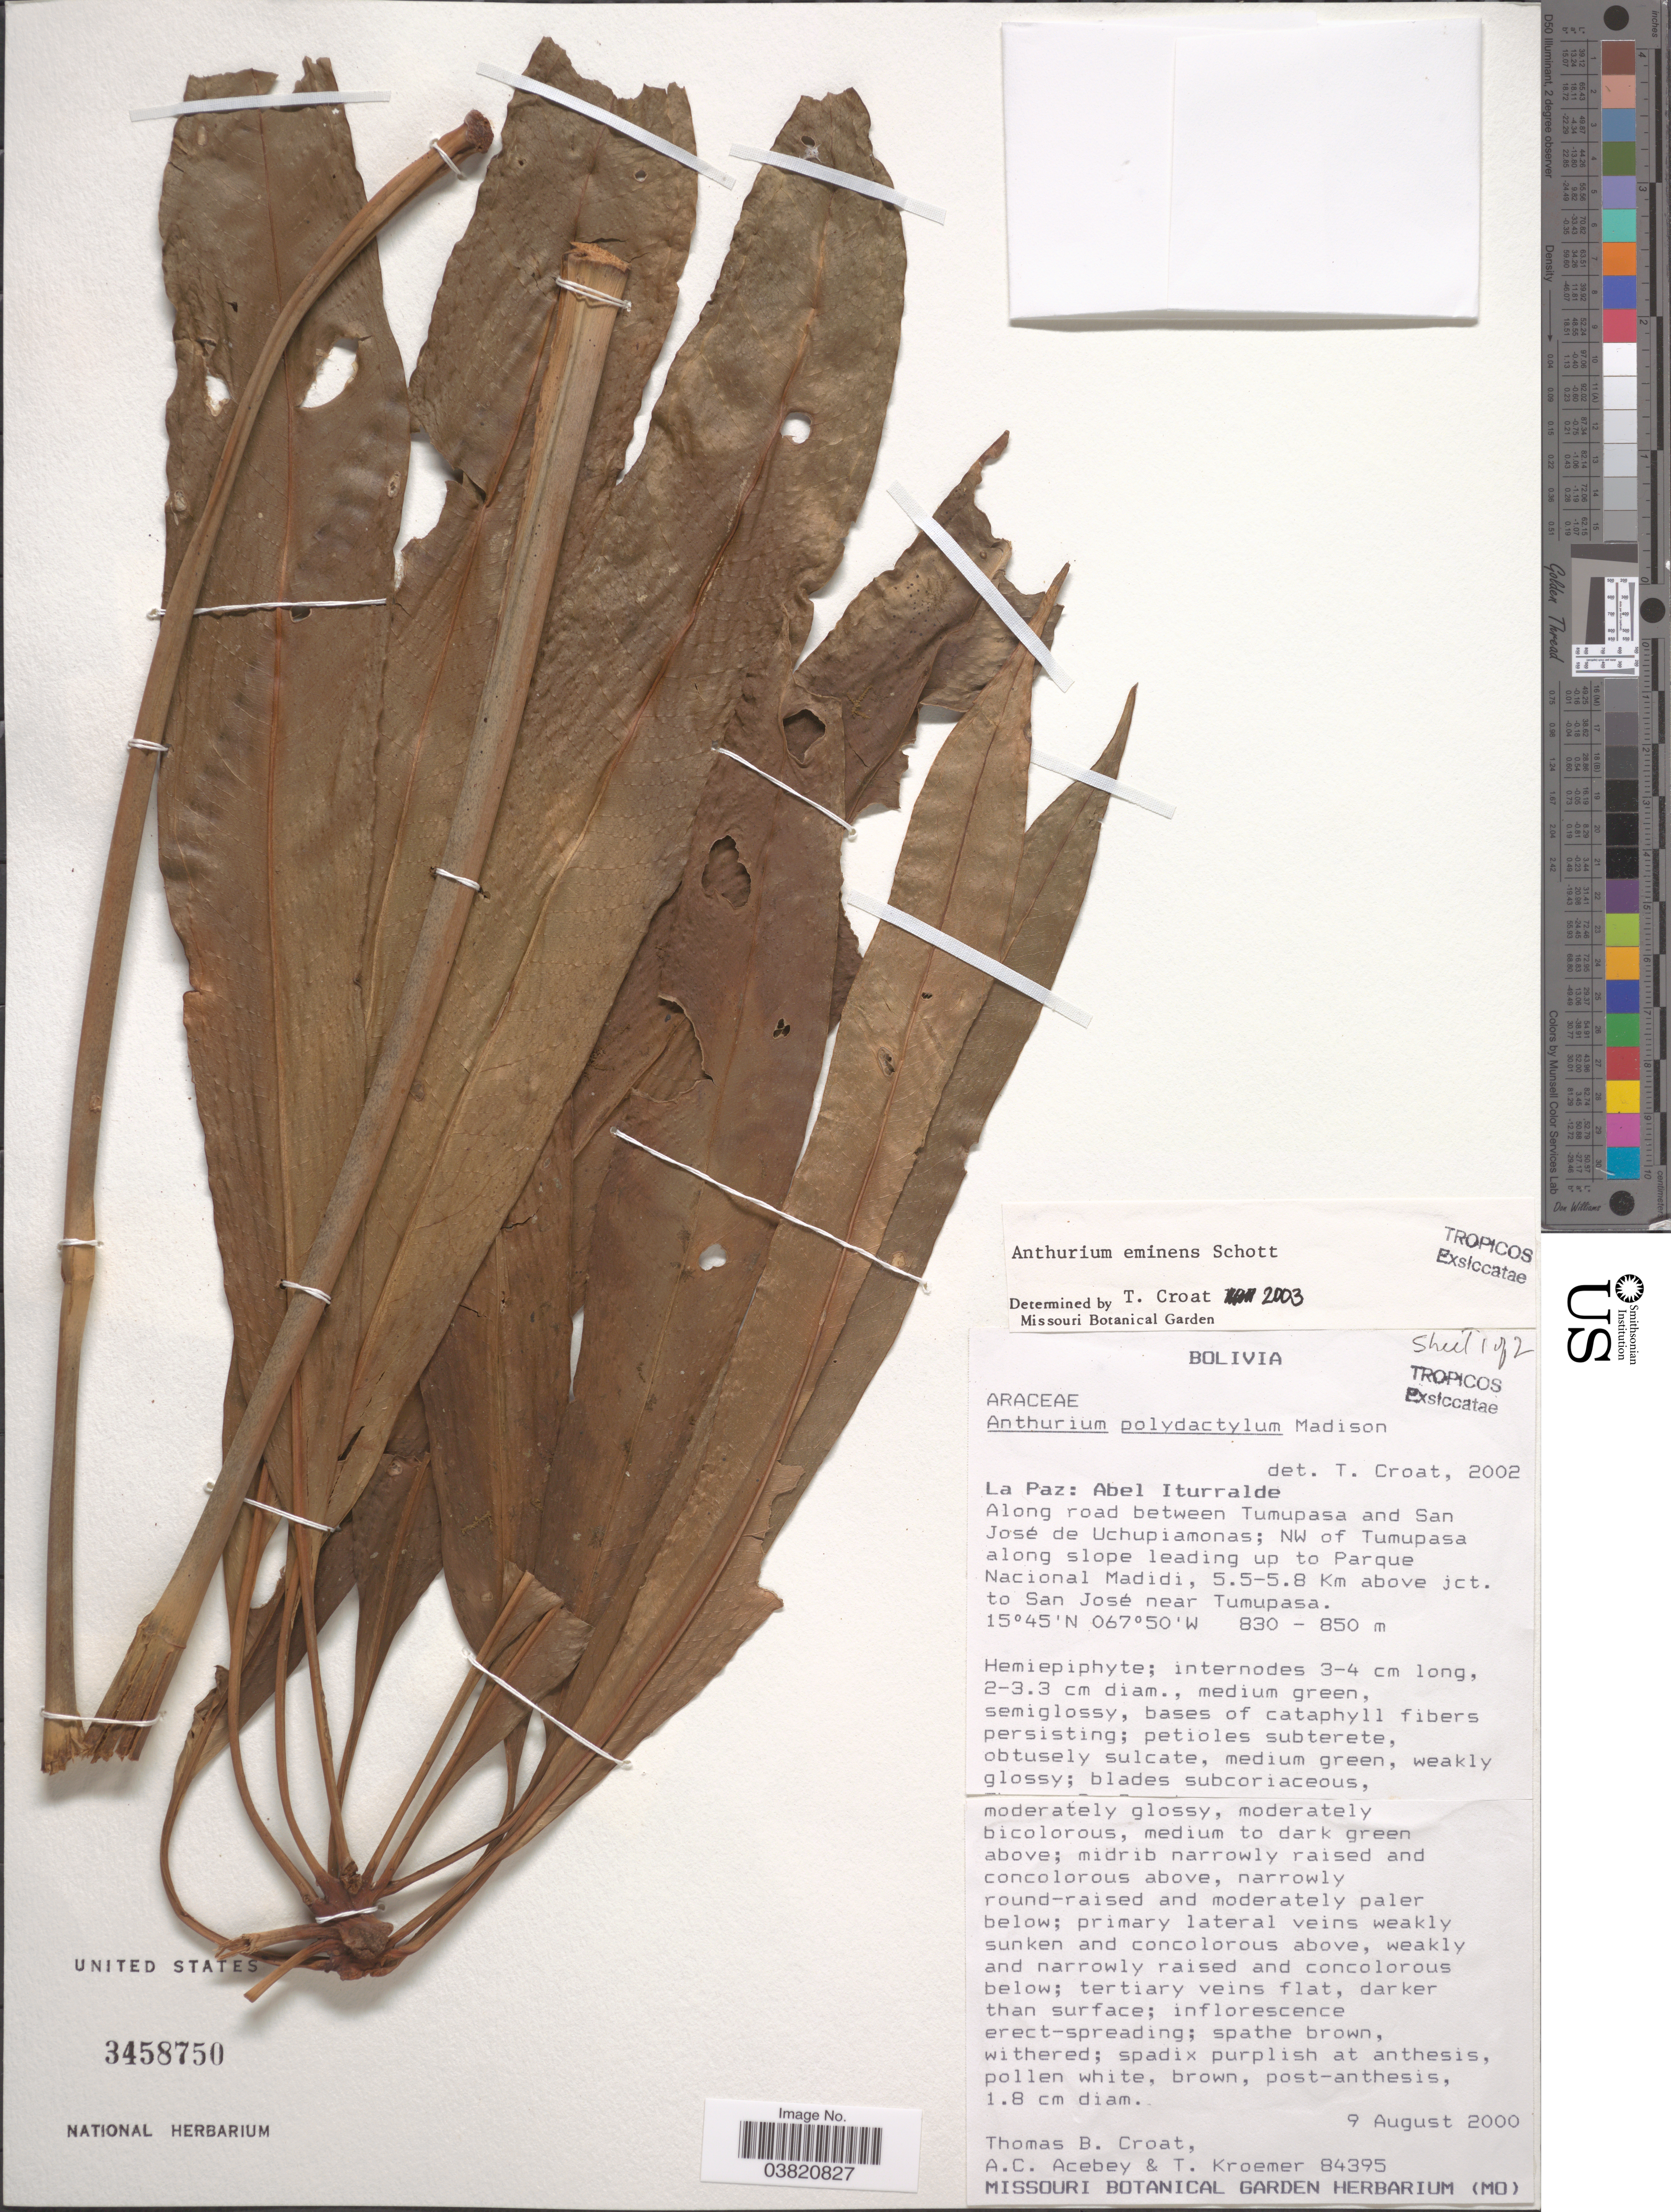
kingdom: Plantae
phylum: Tracheophyta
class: Liliopsida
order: Alismatales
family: Araceae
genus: Anthurium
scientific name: Anthurium eminens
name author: Schott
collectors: T. B. Croat, A. Acebey & T. Kroemer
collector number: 84395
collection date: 2000-08-09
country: Bolivia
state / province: La Paz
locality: Abel Iturralde. Along road between Tumupasa and San José de Uchupiamonas; NW of Tumupasa along slope leading up to Parque Nacional Madidi, 5.5-5.8 Km above jct. to San José near Tumupasa.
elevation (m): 830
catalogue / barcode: US 3458750